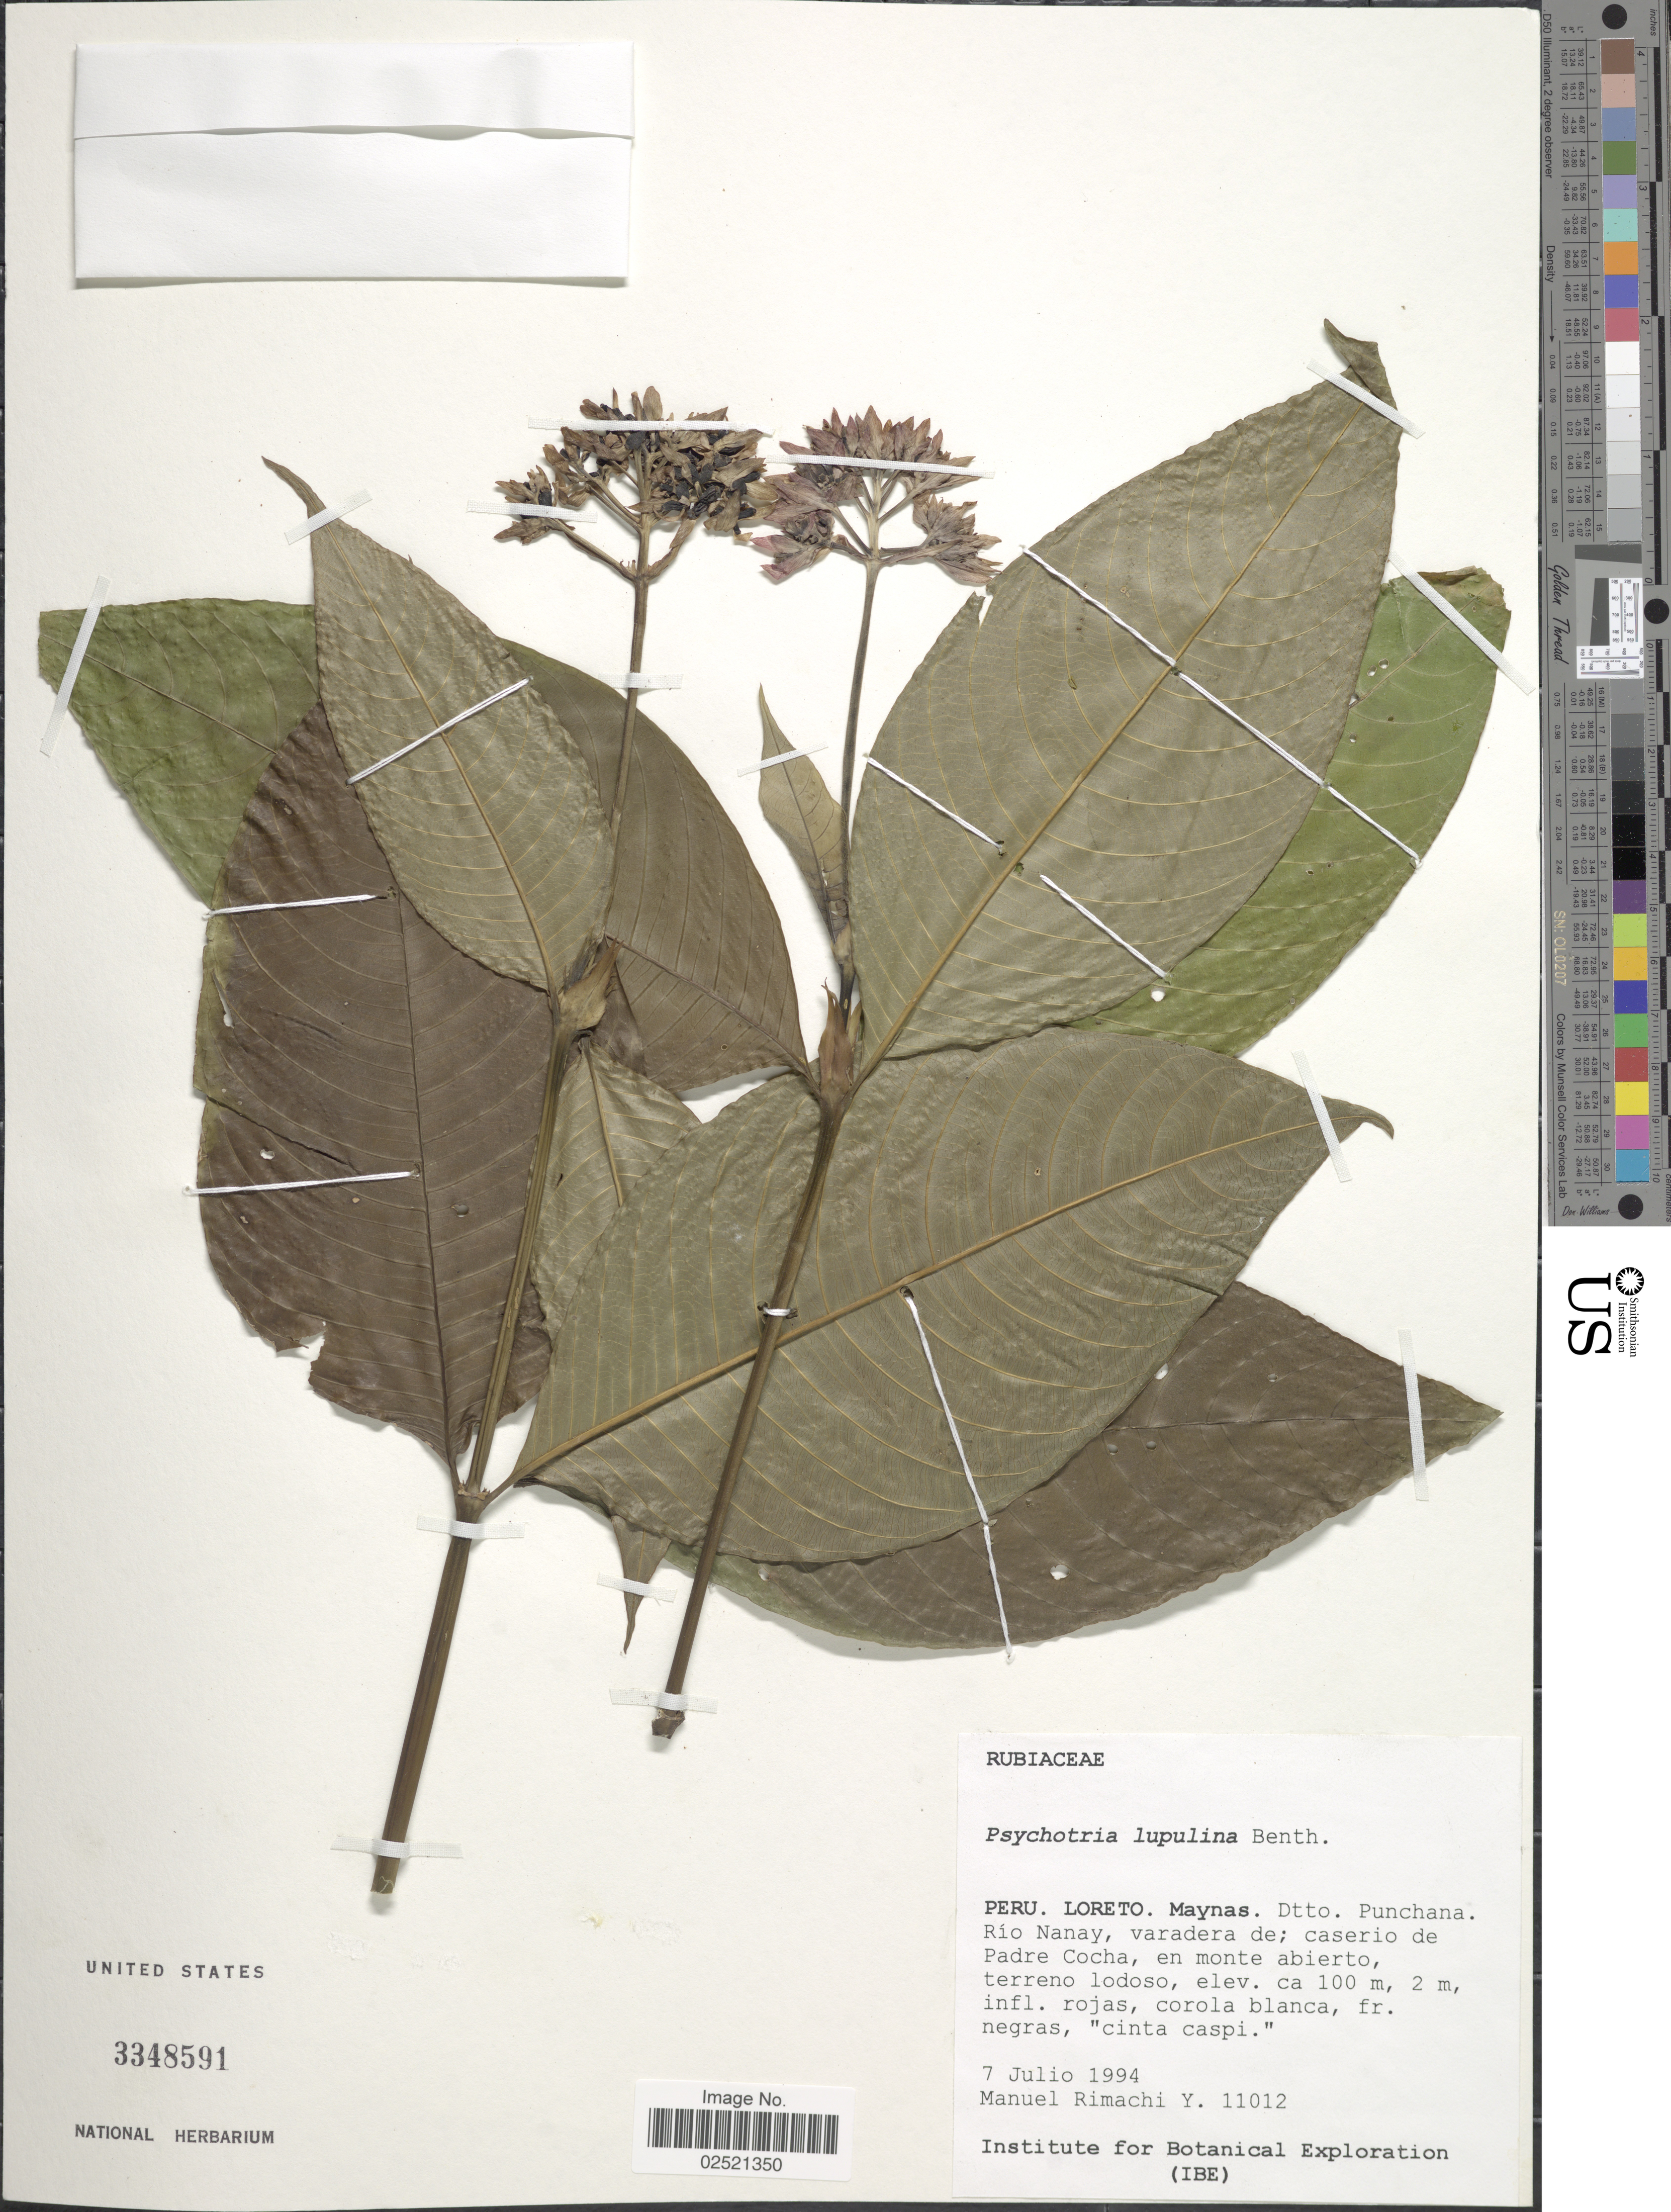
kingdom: Plantae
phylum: Tracheophyta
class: Magnoliopsida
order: Gentianales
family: Rubiaceae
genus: Psychotria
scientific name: Psychotria lupulina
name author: Benth.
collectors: M. Rimachi Y.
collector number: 11012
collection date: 1994-07-07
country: Peru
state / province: Loreto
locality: Maynas, Dtto. Punchana, Rio Nanay, varadera de; caserio de Padre Cocha, en monte abierto, terreno lodoso.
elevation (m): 100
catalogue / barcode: US 3348591